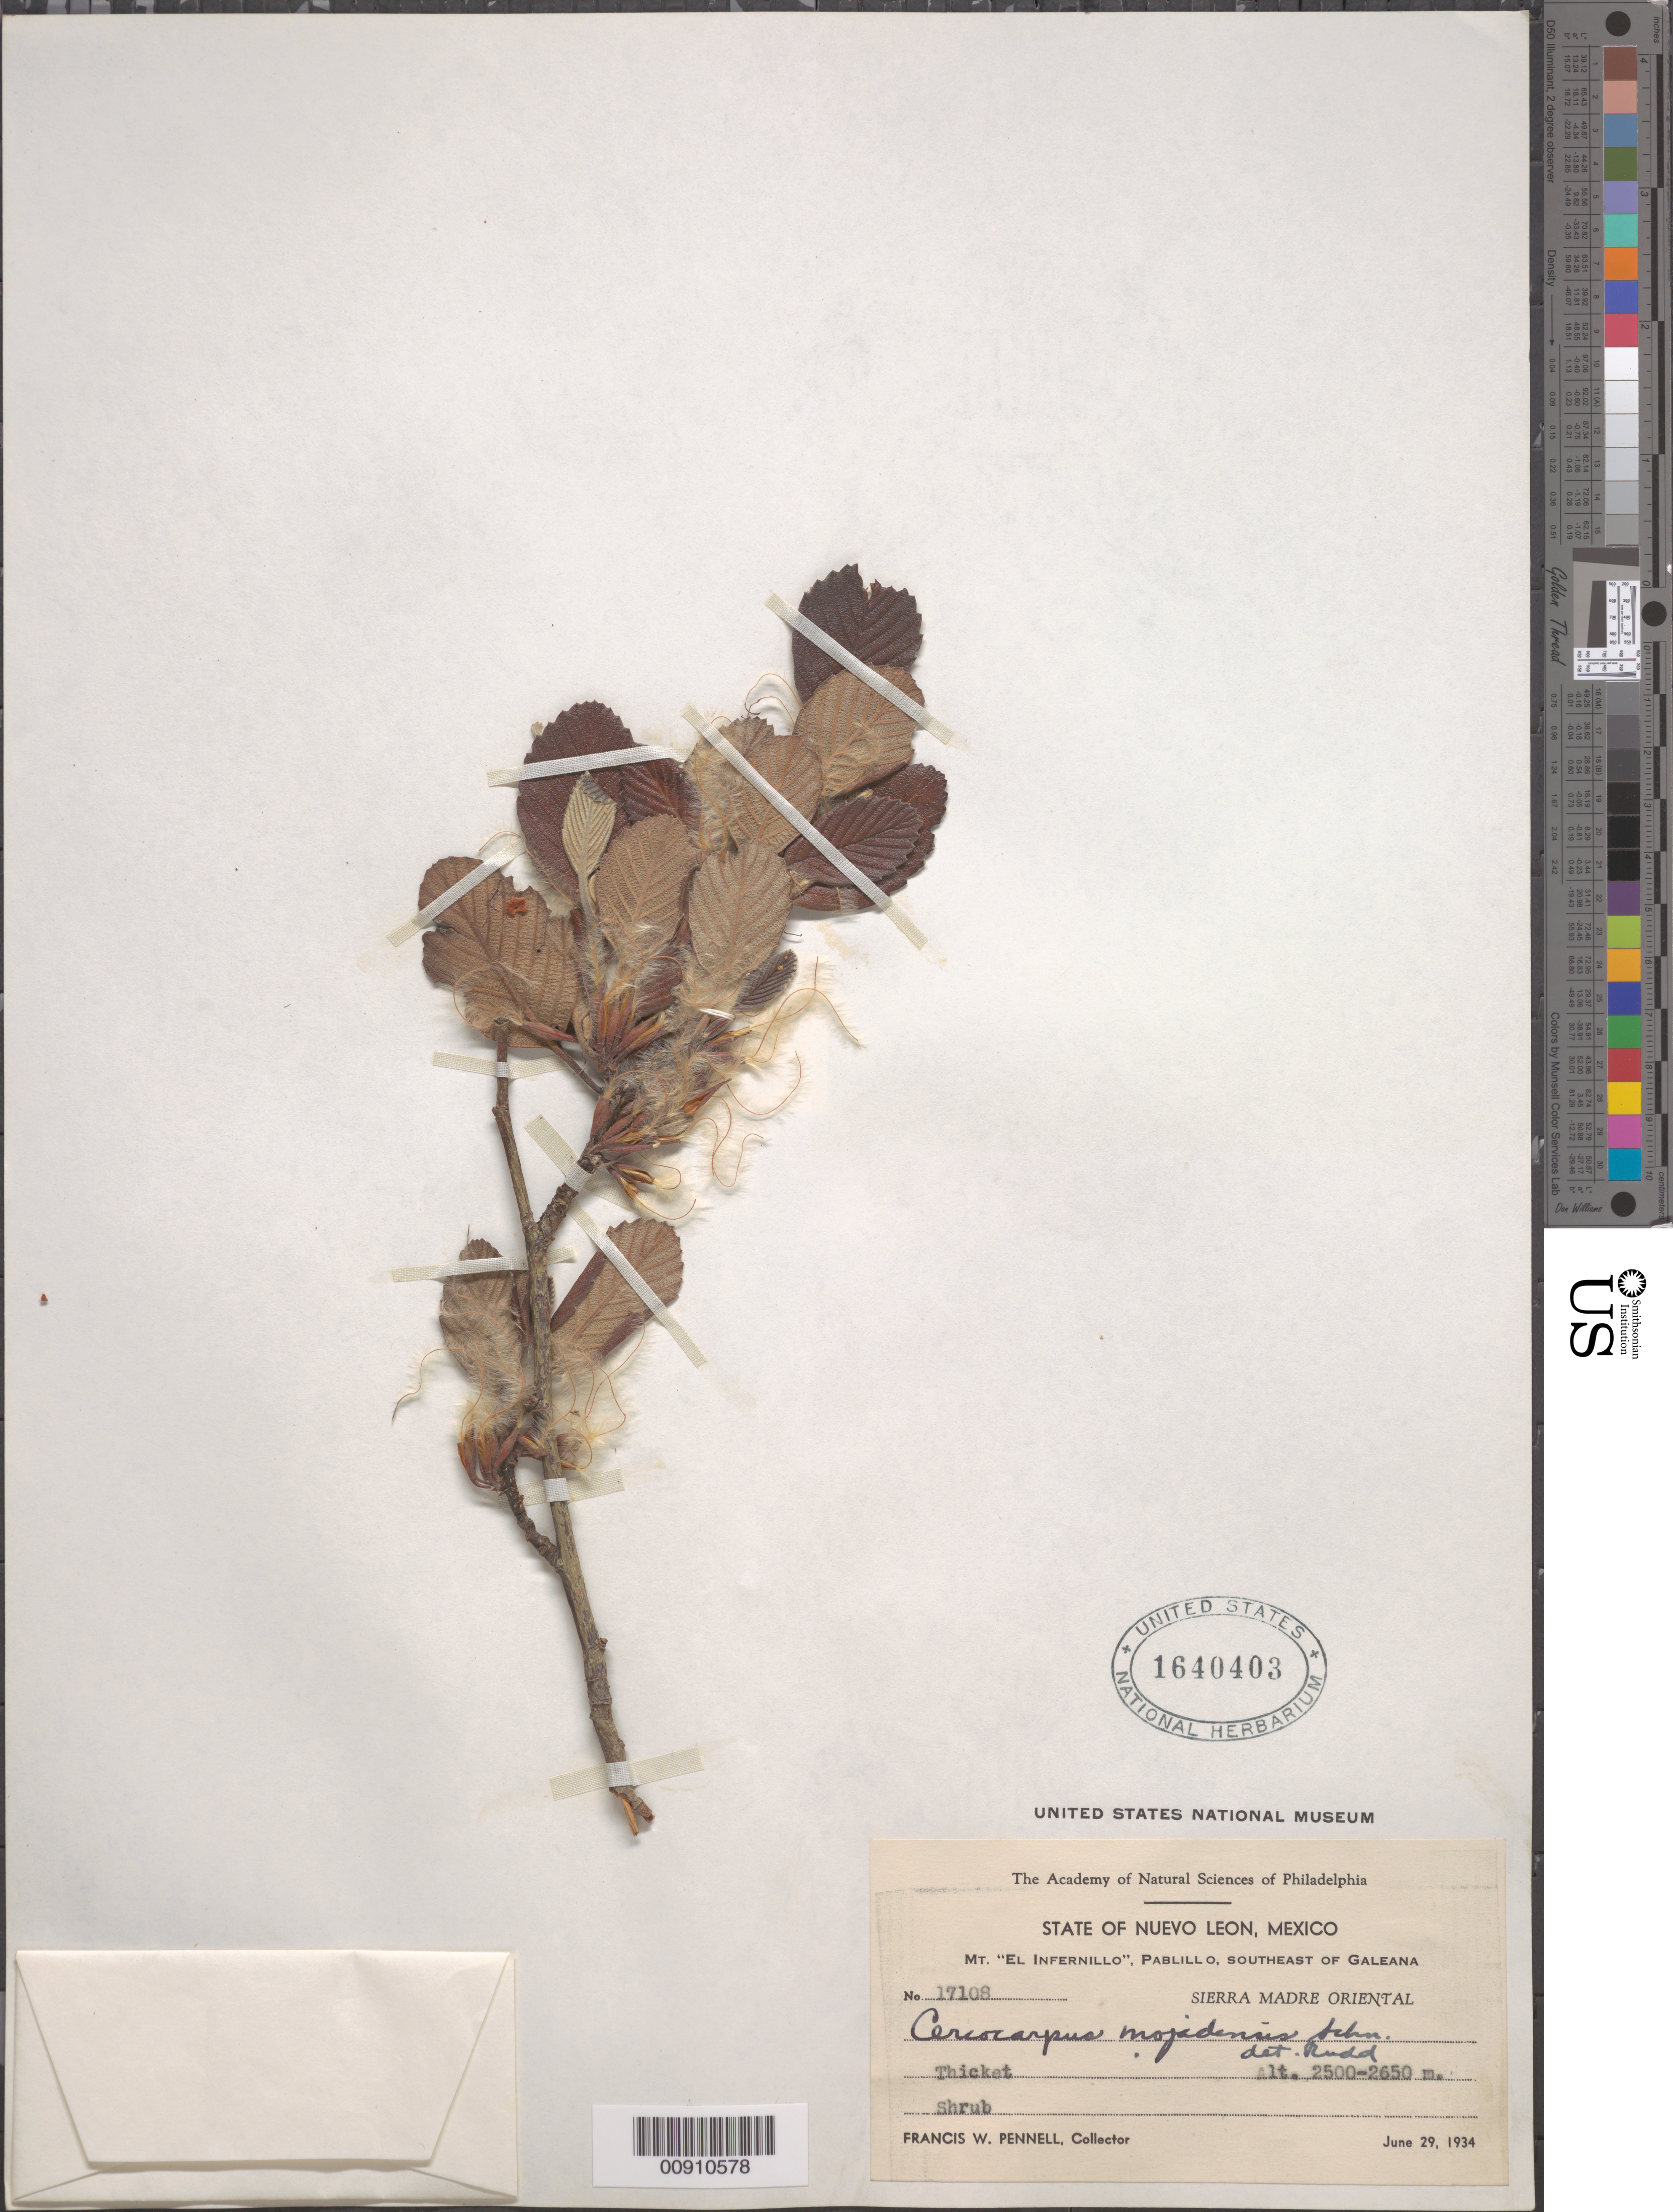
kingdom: Plantae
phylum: Tracheophyta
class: Magnoliopsida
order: Rosales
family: Rosaceae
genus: Cercocarpus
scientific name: Cercocarpus mojadensis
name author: C.K. Schneid.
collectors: F. W. Pennell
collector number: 17108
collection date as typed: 29 Jun 1934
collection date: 1934-06-29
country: Mexico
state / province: Nuevo León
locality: Mt. "El Infiernillo", Pablillo, Southeast of Galeana, State of Nuevo León, Sierra Madre Oriental.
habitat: Thicket.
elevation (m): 2650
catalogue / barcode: US 1640403